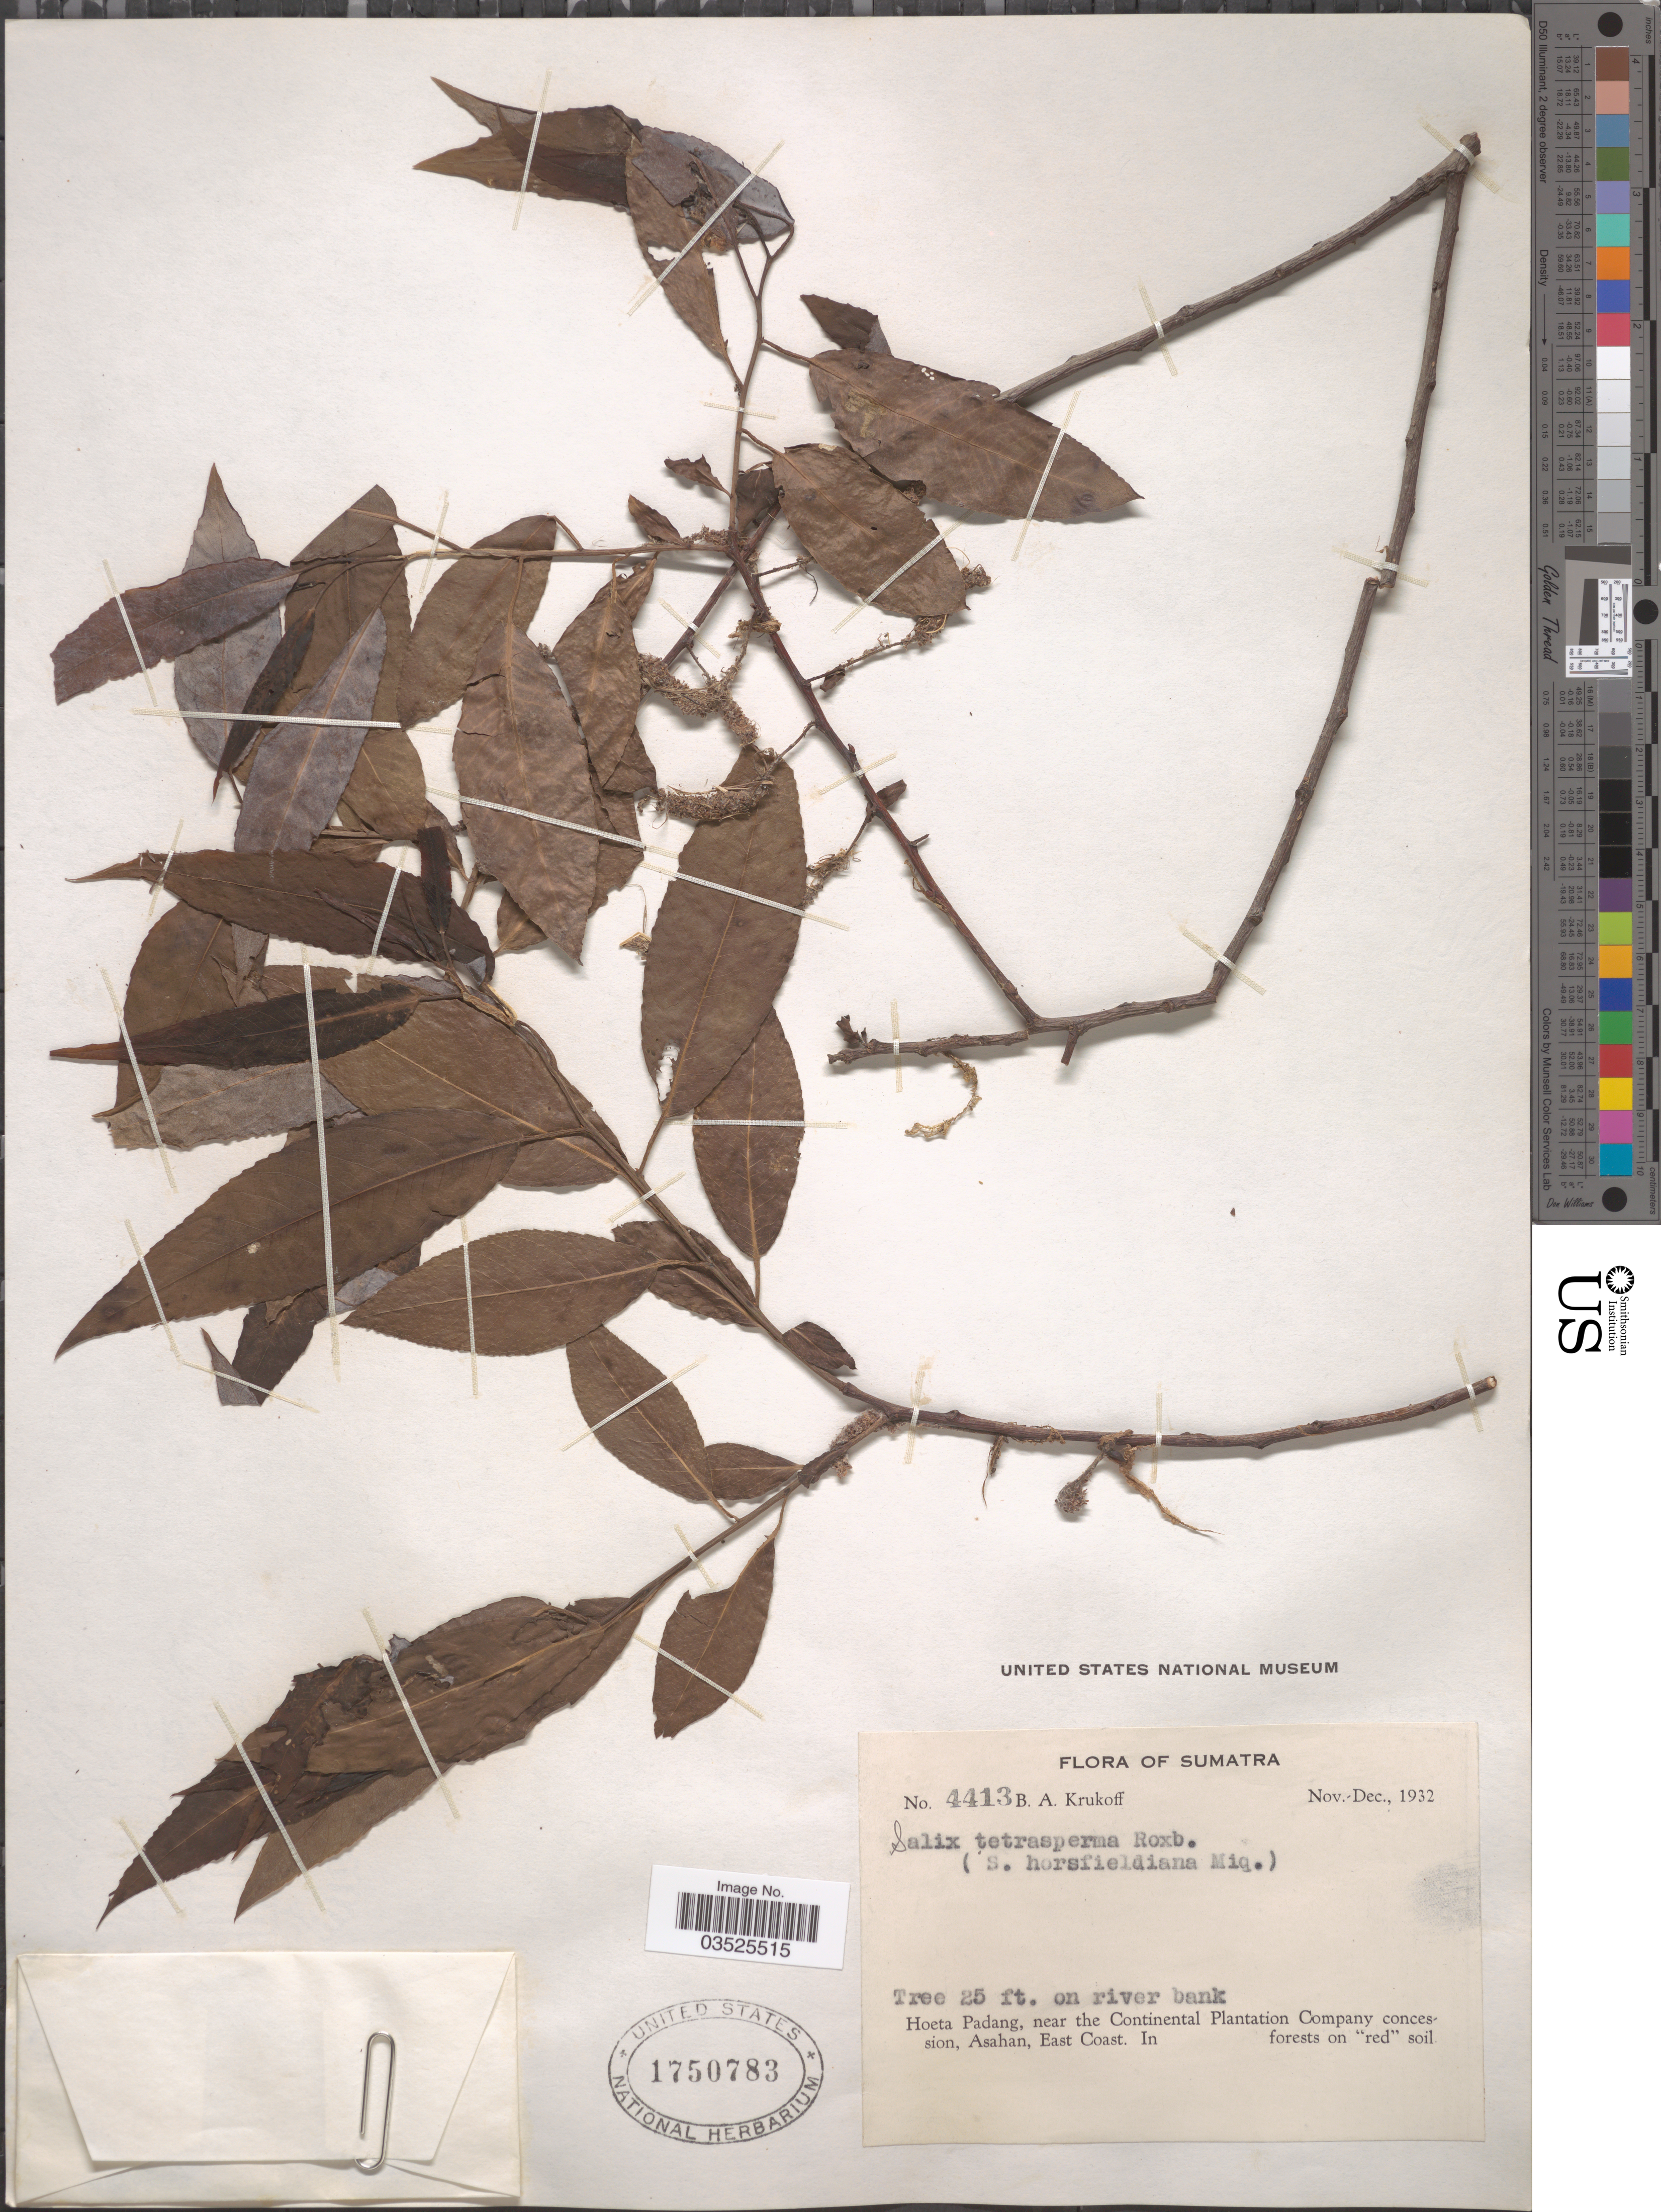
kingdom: Plantae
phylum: Tracheophyta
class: Magnoliopsida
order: Malpighiales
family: Salicaceae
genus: Salix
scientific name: Salix tetrasperma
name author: Roxb.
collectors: B. A. Krukoff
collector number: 4413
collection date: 1932-11/1932-12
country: Indonesia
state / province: Sumatra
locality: On river bank Hoeta Padang, near the Continental Plantation Company concession, Asahan, East Coast.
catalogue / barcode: US 1750783